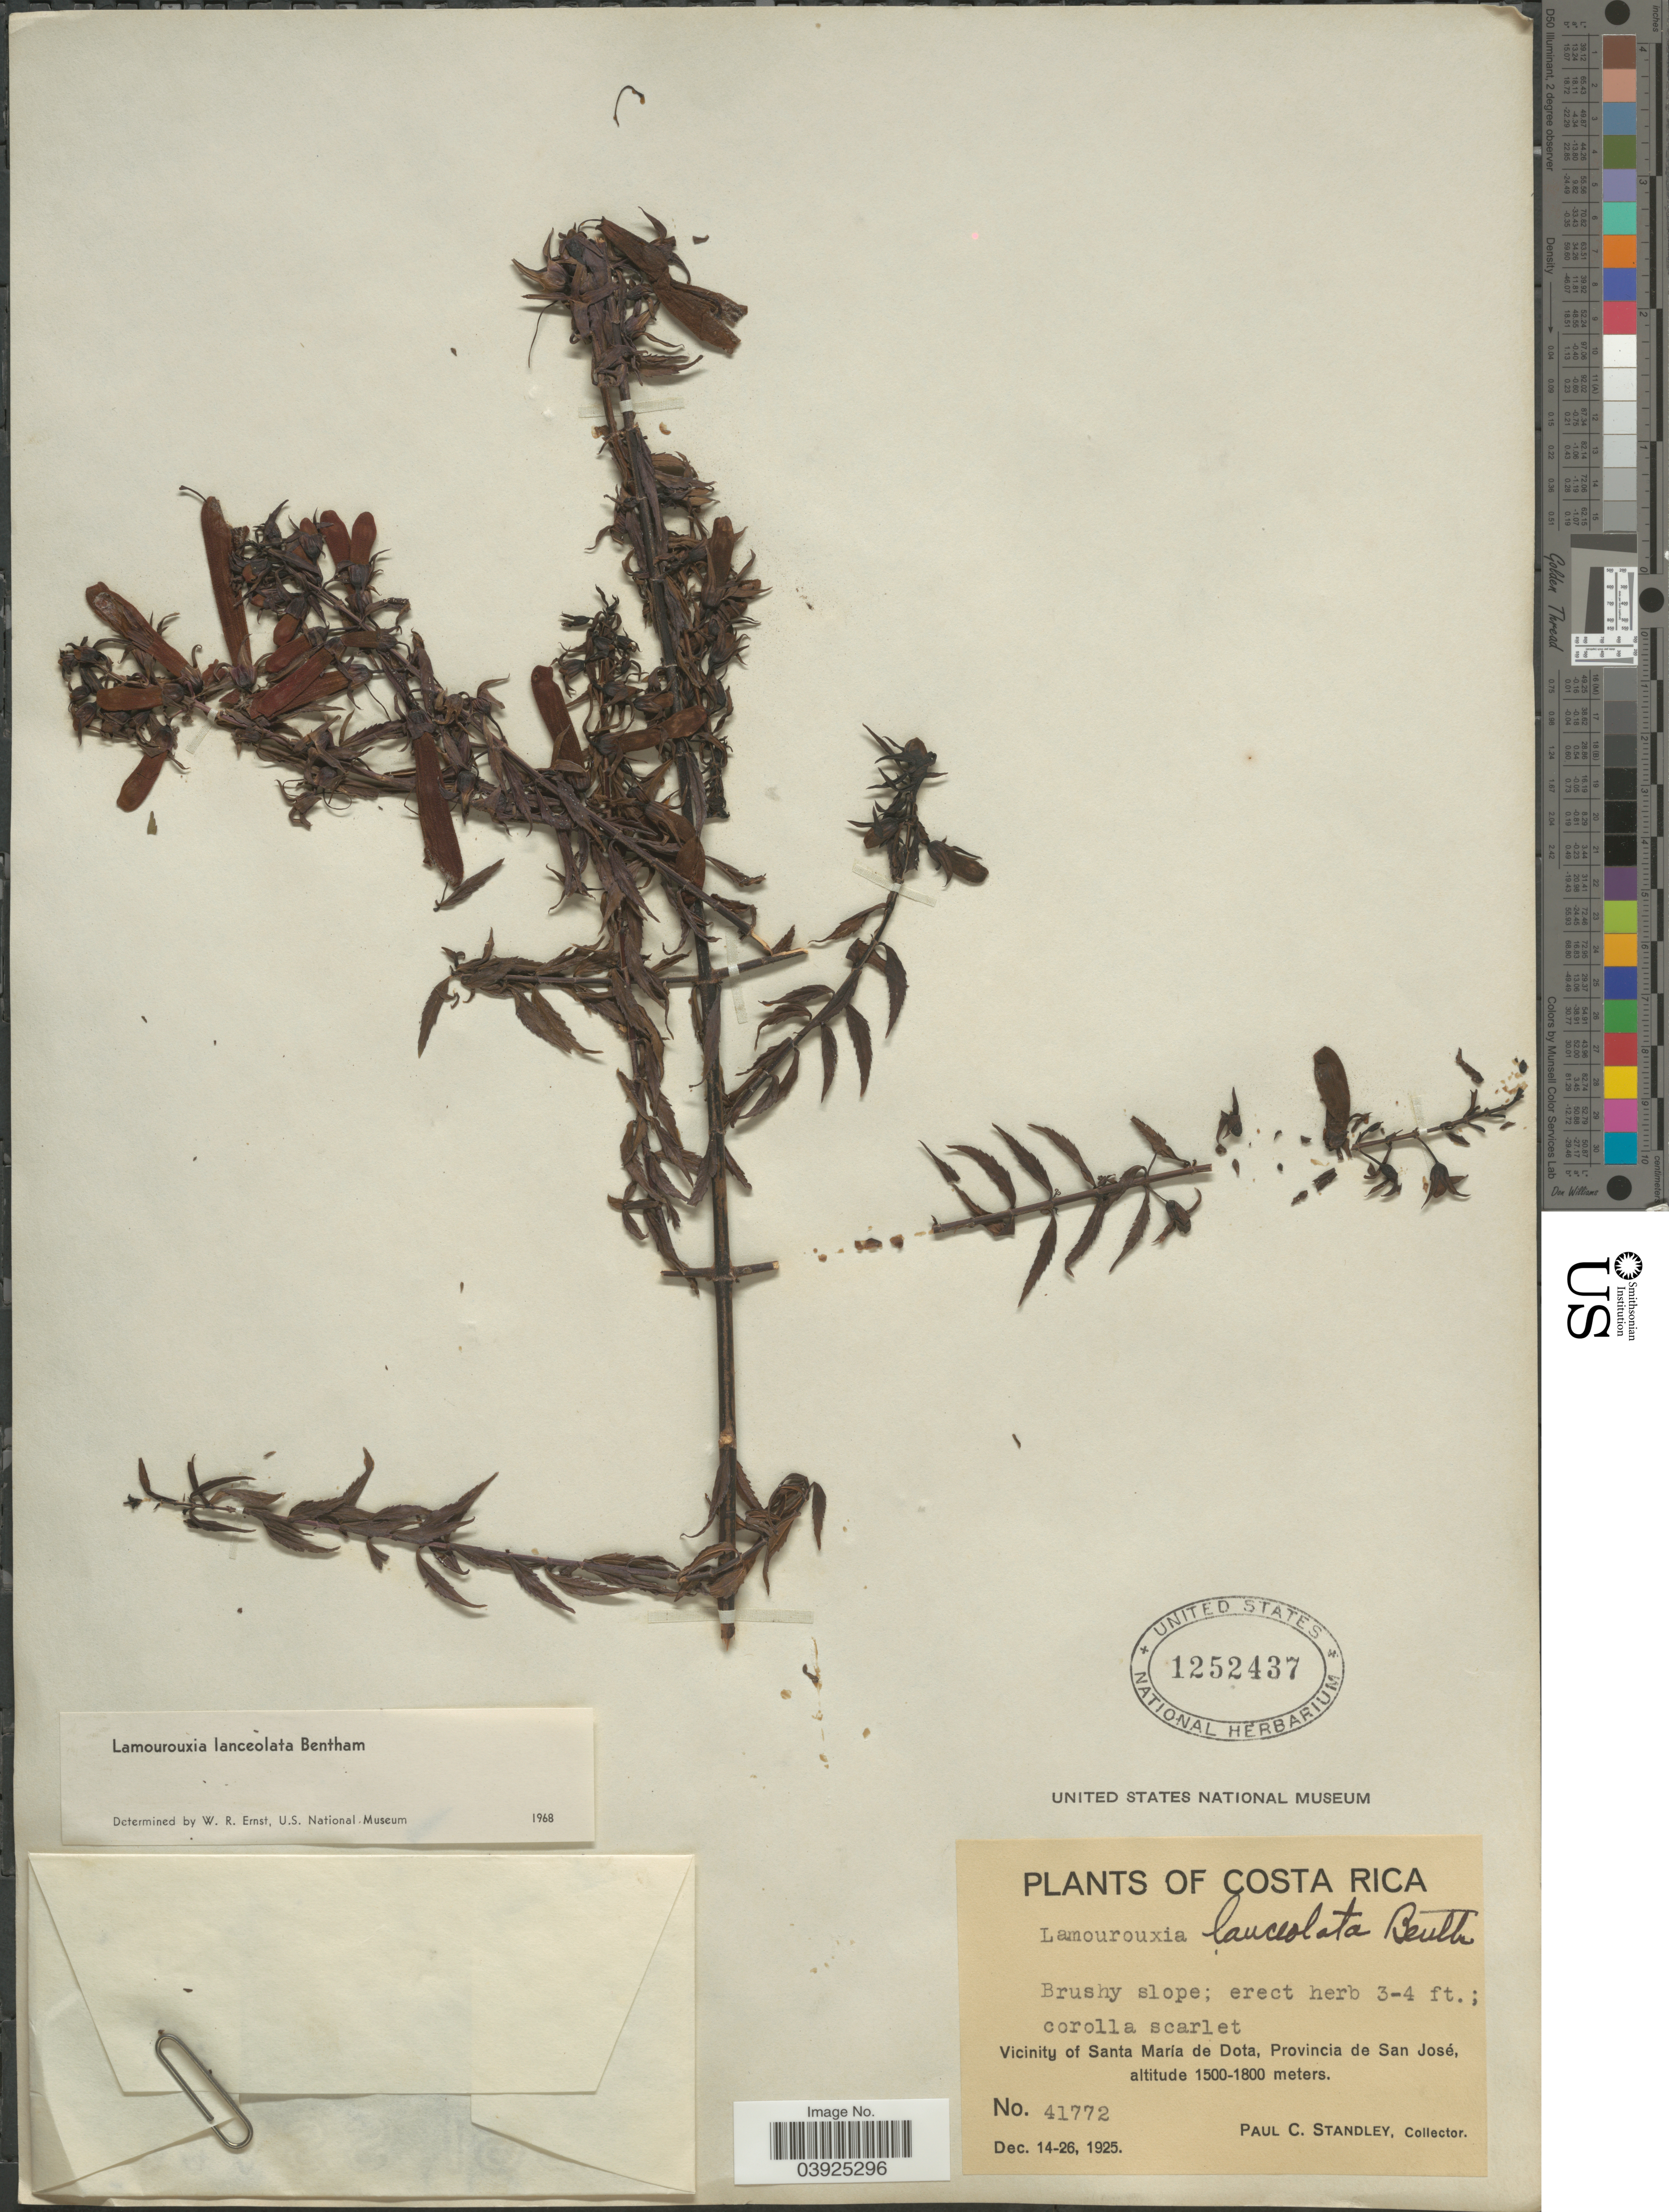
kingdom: Plantae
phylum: Tracheophyta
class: Magnoliopsida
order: Lamiales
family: Orobanchaceae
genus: Lamourouxia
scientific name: Lamourouxia lanceolata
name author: Benth.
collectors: P. C. Standley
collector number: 41772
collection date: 1925-12-14/1925-12-26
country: Costa Rica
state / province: San José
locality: Vicinity of Santa María de Dota.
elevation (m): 1500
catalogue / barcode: US 1252437